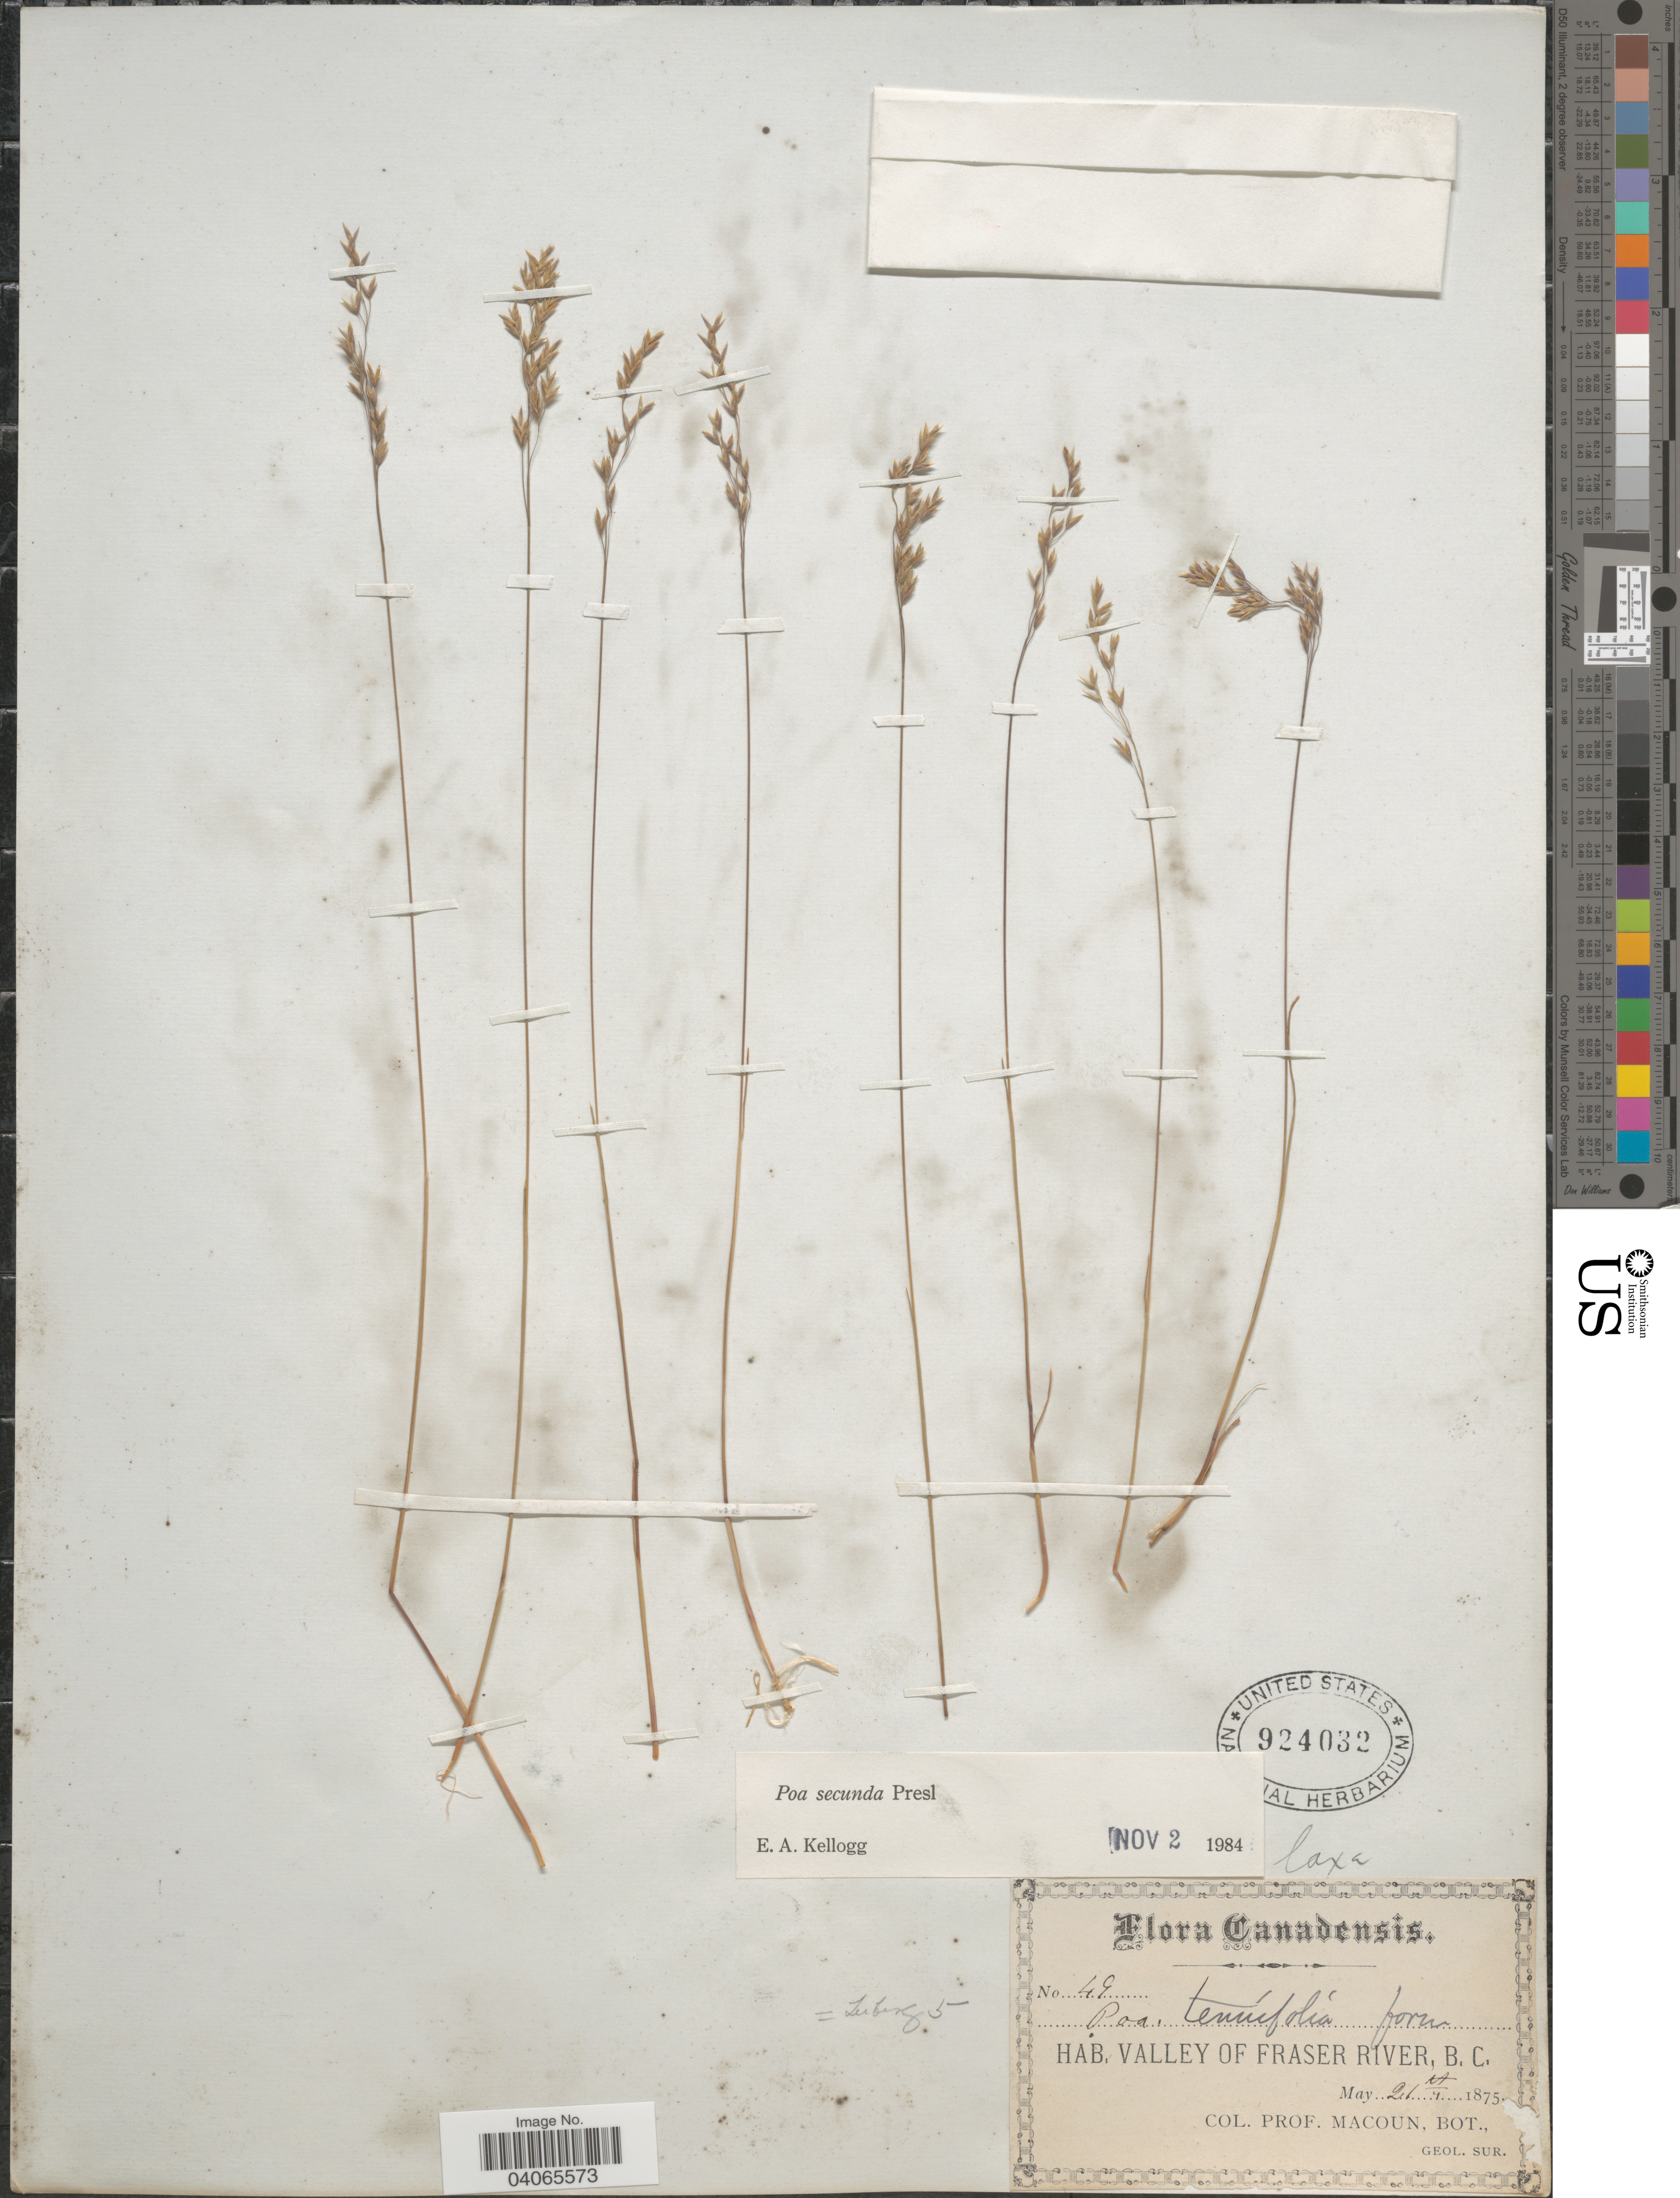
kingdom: Plantae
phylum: Tracheophyta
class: Liliopsida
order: Poales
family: Poaceae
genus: Poa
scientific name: Poa secunda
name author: J. Presl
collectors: -- Macoun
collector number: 49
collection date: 1875-05-21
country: Canada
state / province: British Columbia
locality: Valley of Fraser River. Geol. Sur.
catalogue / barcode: US 924032